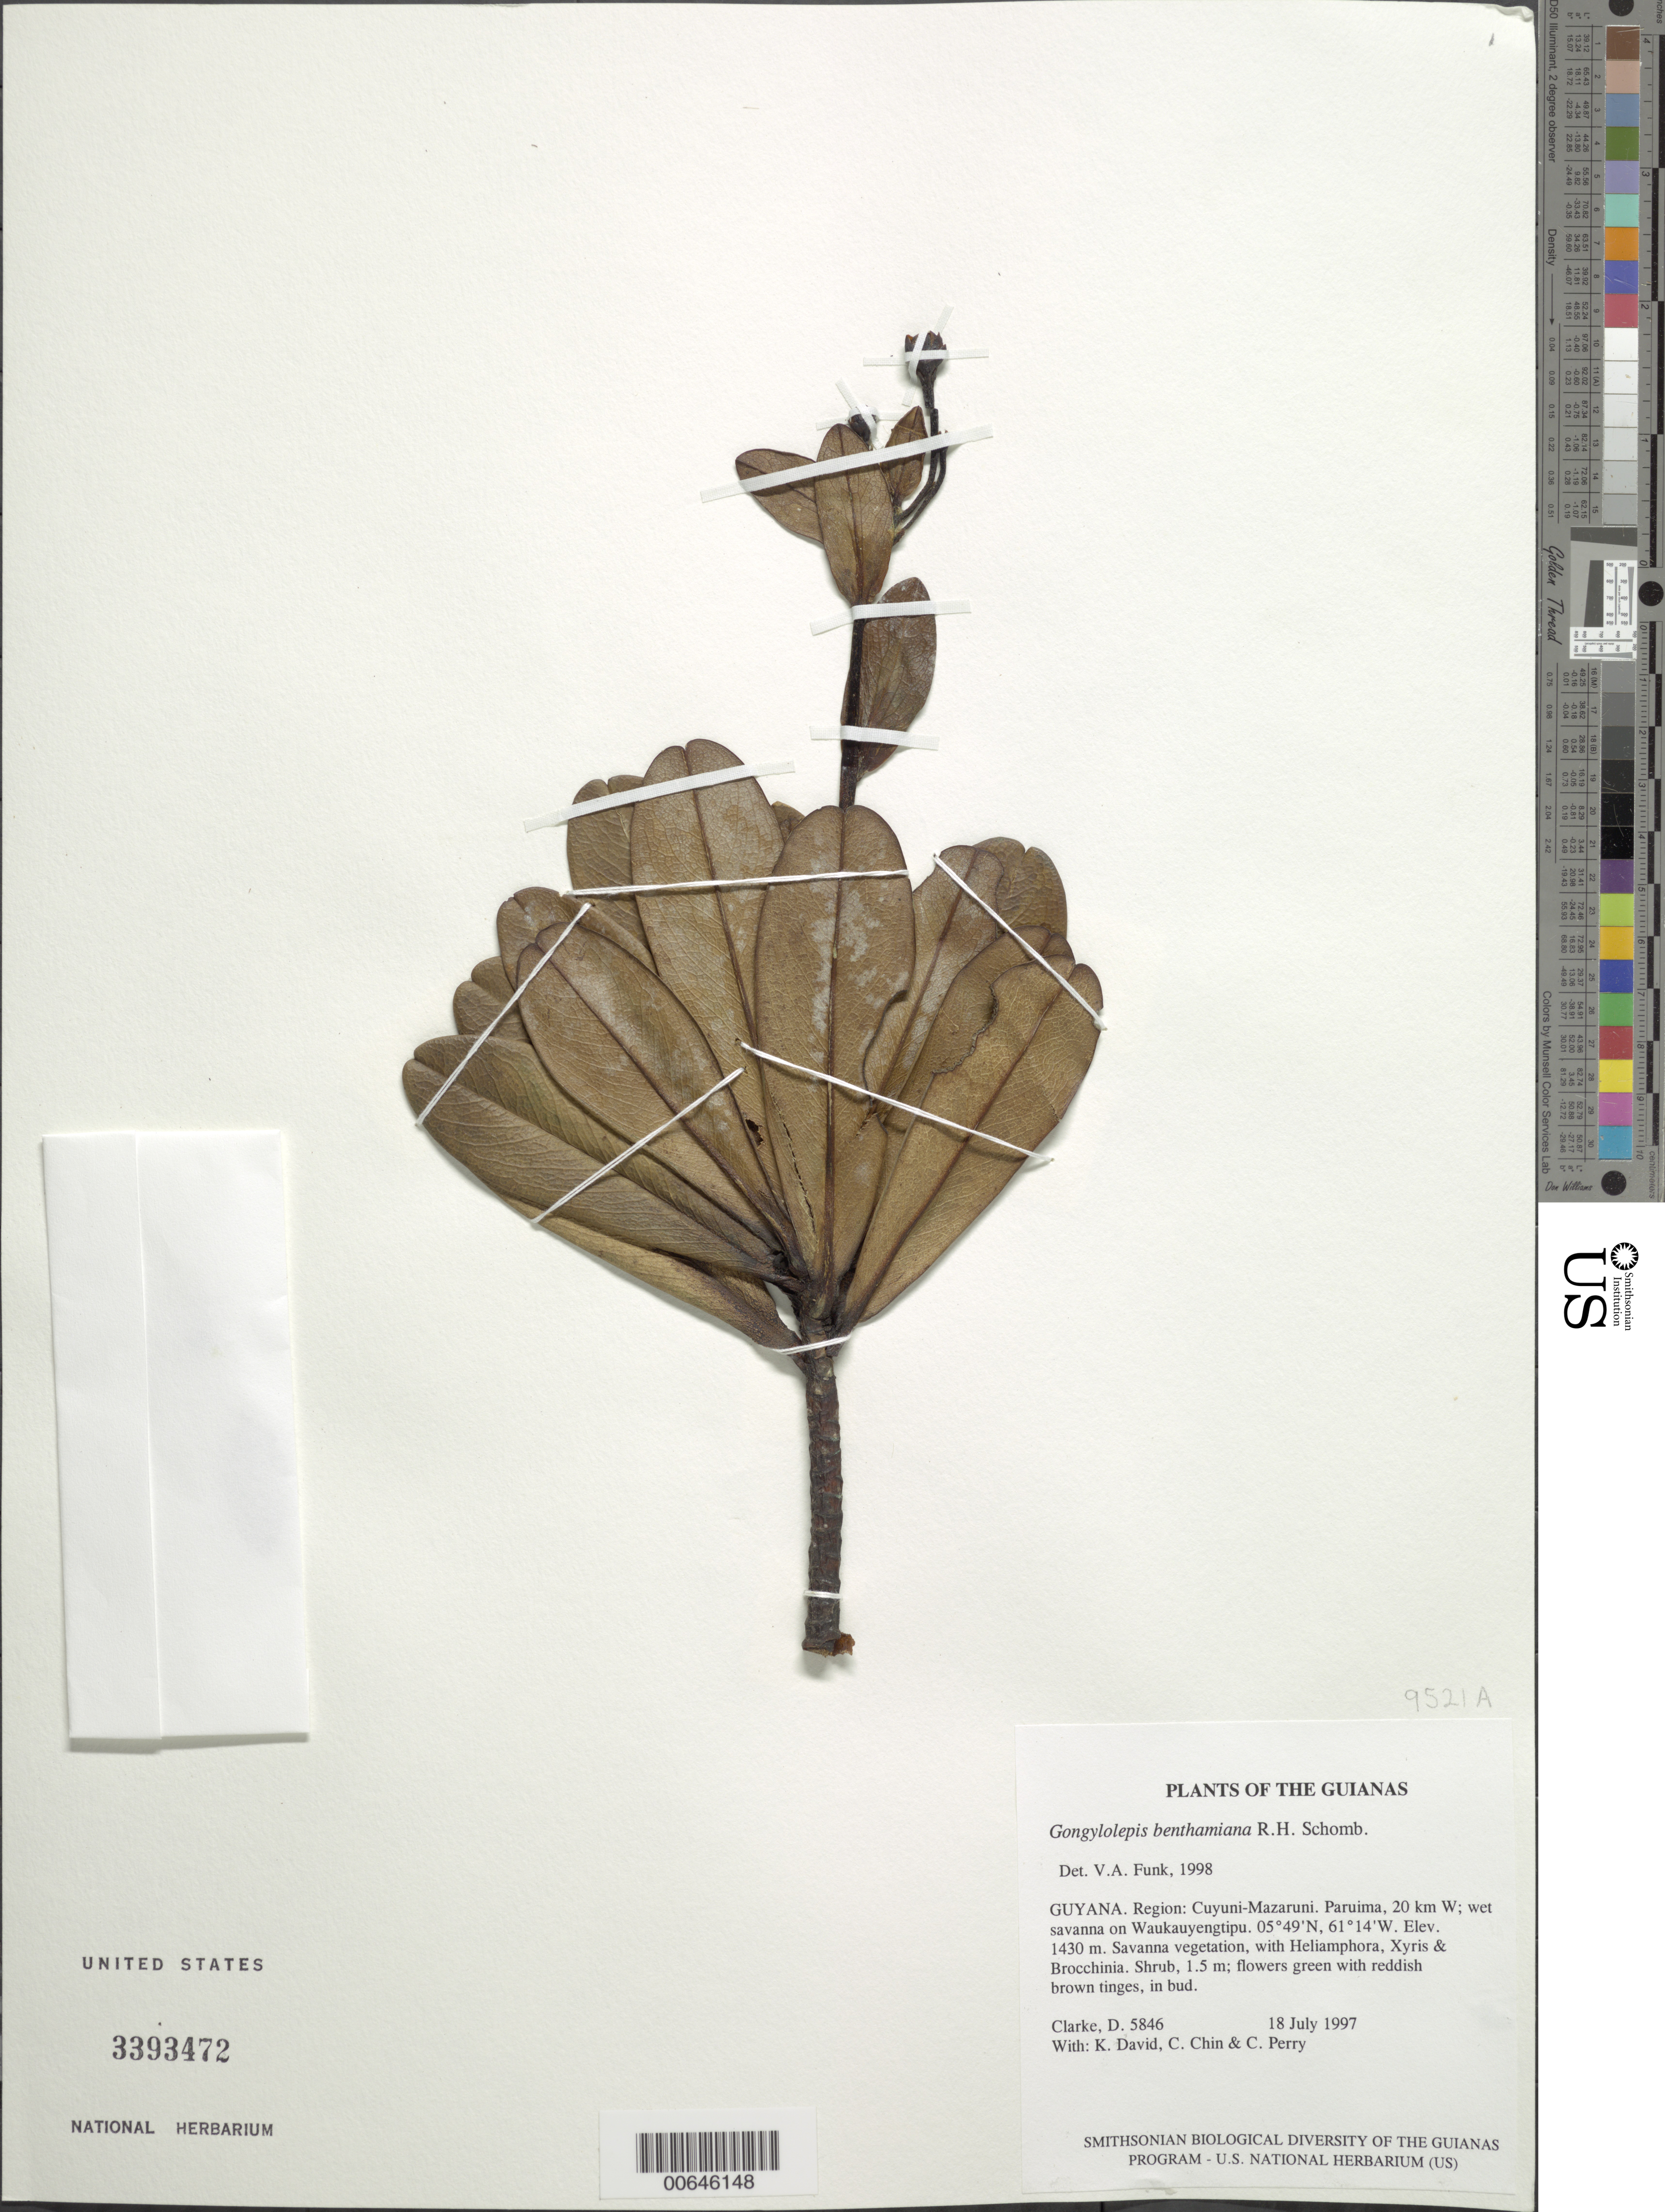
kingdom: Plantae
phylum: Tracheophyta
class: Magnoliopsida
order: Asterales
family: Asteraceae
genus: Gongylolepis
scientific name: Gongylolepis benthamiana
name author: R.H. Schomb.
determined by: Funk, Vicki A., (BOT), Smithsonian Institution - National Museum of Natural History (UNITED STATES)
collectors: H. D. Clarke, K. David, C. Chin & C. Perry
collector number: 5846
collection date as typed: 18 July 1997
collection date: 1997-07-18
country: Guyana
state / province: Cuyuni-Mazaruni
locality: Paruima, 20 km W; wet savanna on Waukauyengtipu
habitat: Savanna vegetation, with Heliamphora, Xyris & Brocchinia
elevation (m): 1430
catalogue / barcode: US 3393472